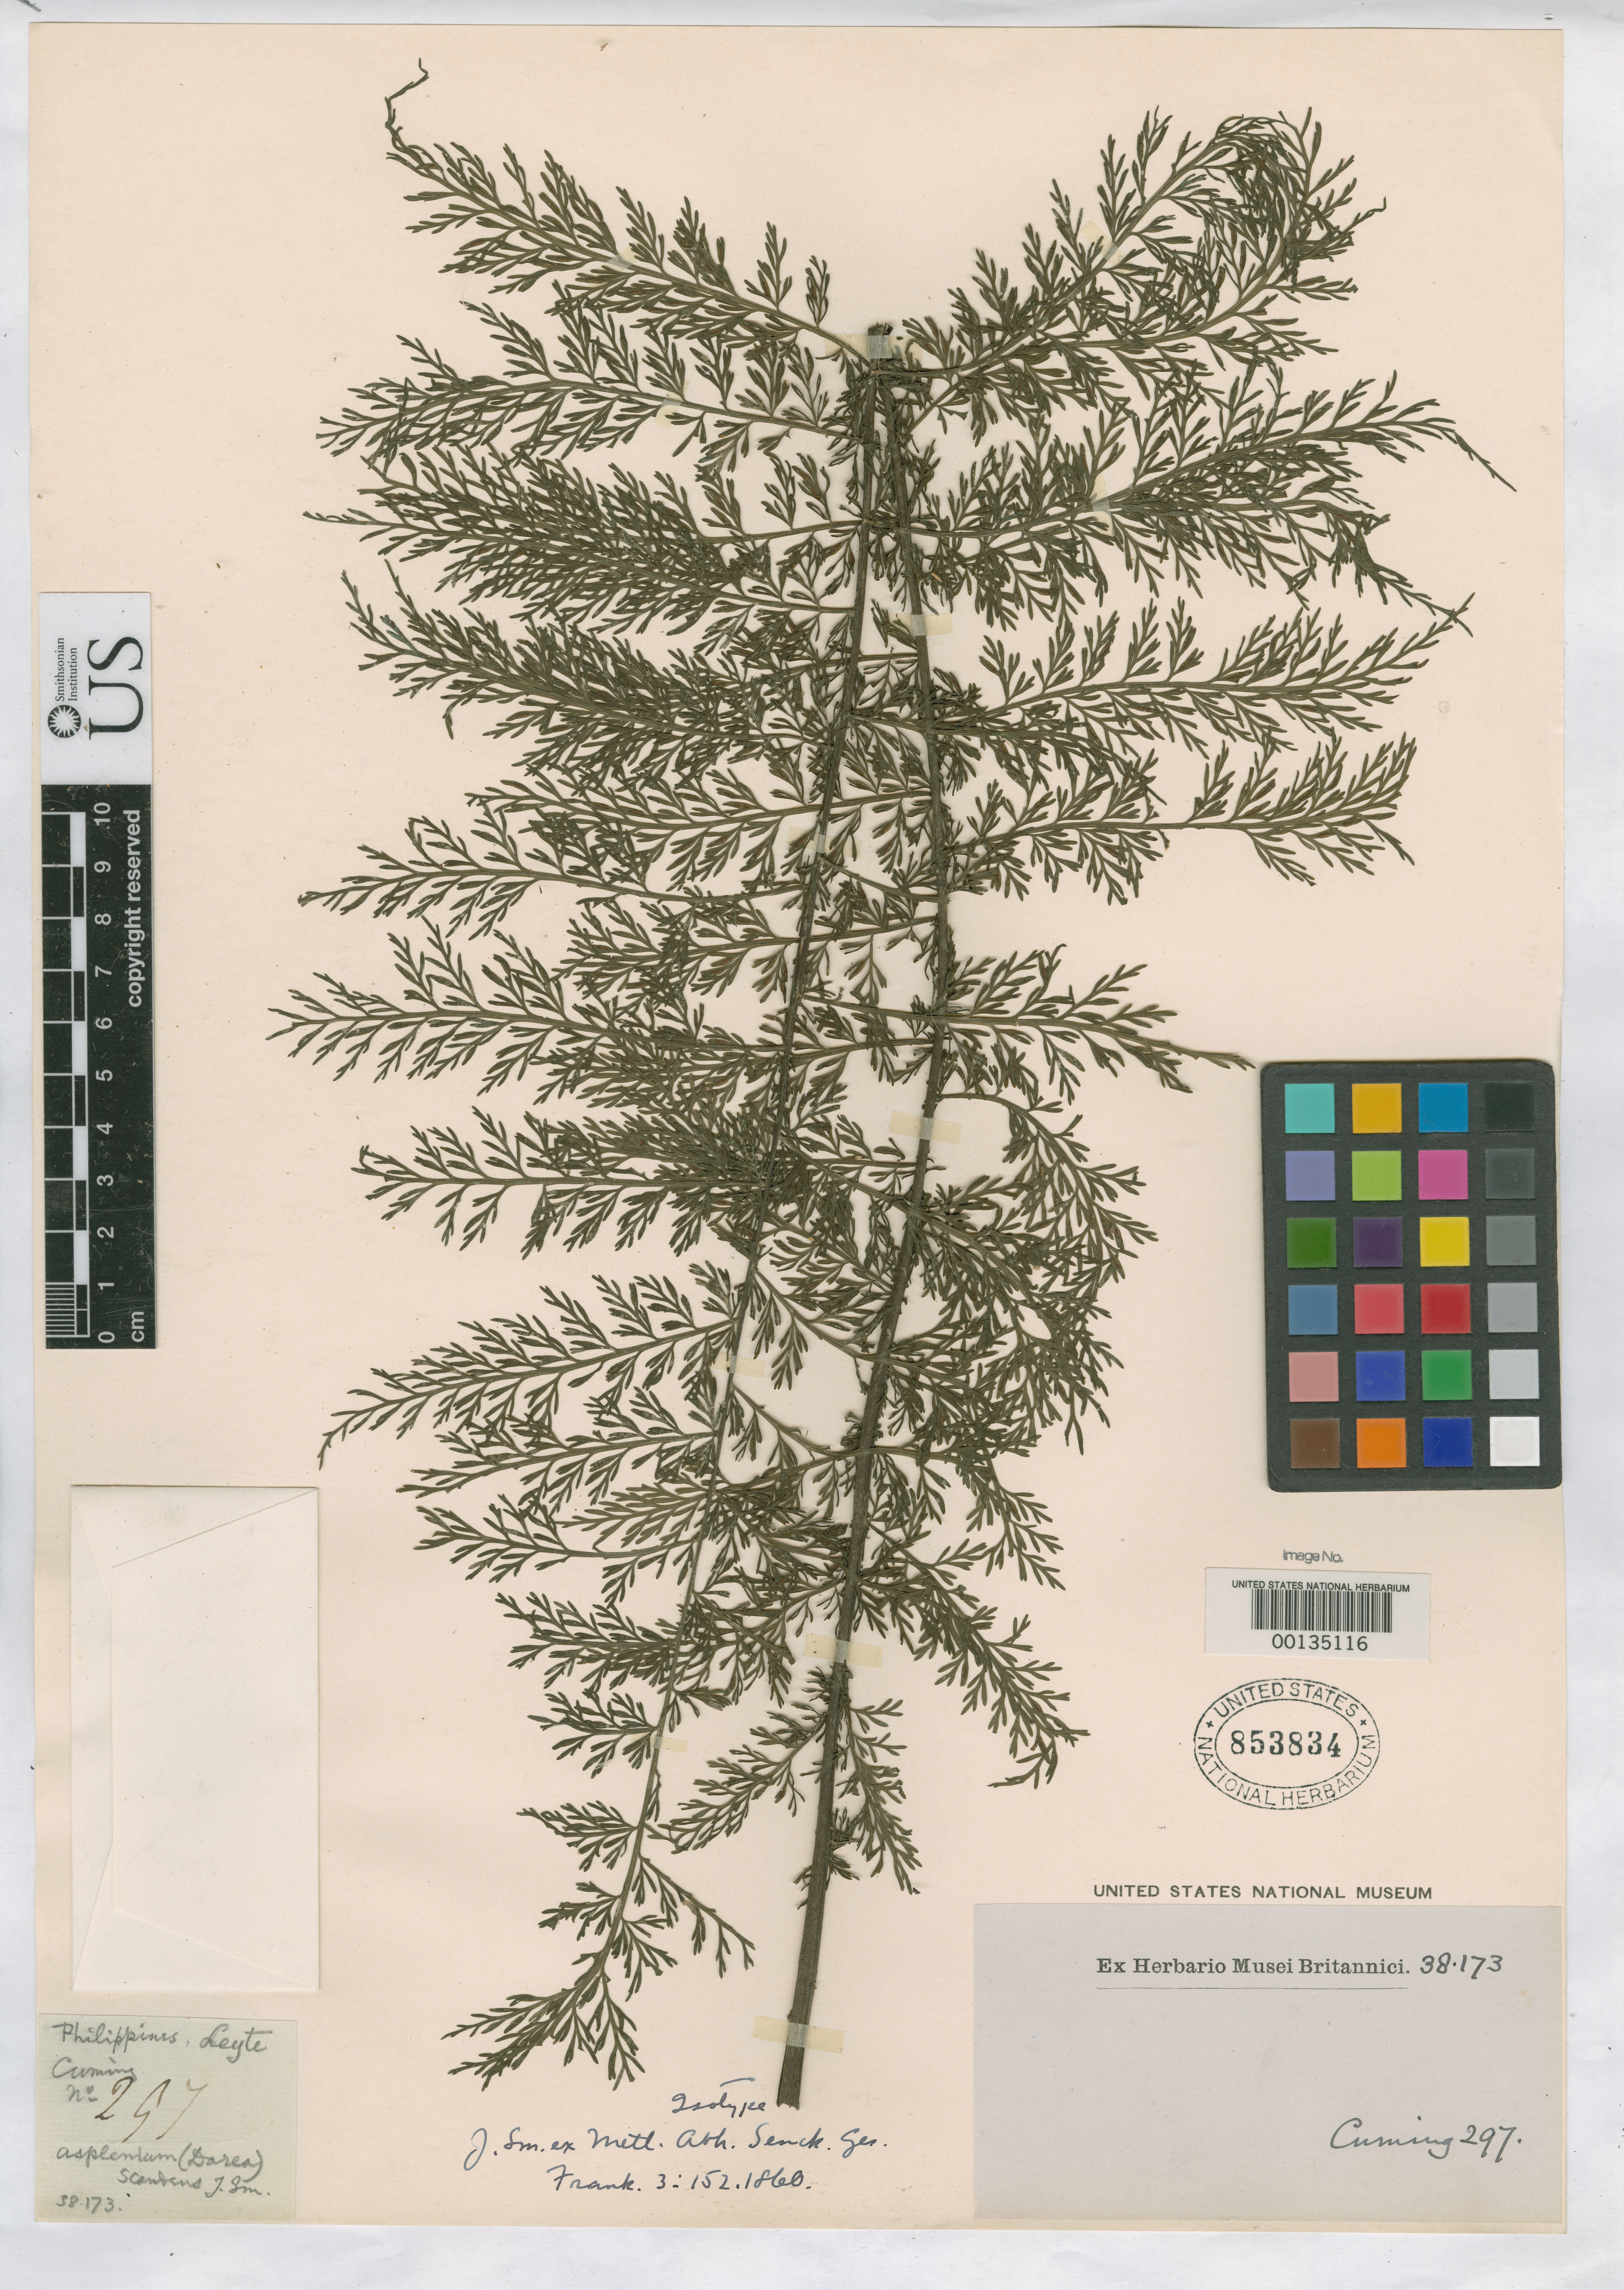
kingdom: Plantae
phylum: Tracheophyta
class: Polypodiopsida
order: Polypodiales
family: Aspleniaceae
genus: Asplenium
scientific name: Asplenium scandens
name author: J. Sm. ex Mett.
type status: Type Collection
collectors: H. Cuming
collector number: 297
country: Philippines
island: Leyte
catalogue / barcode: US 853834